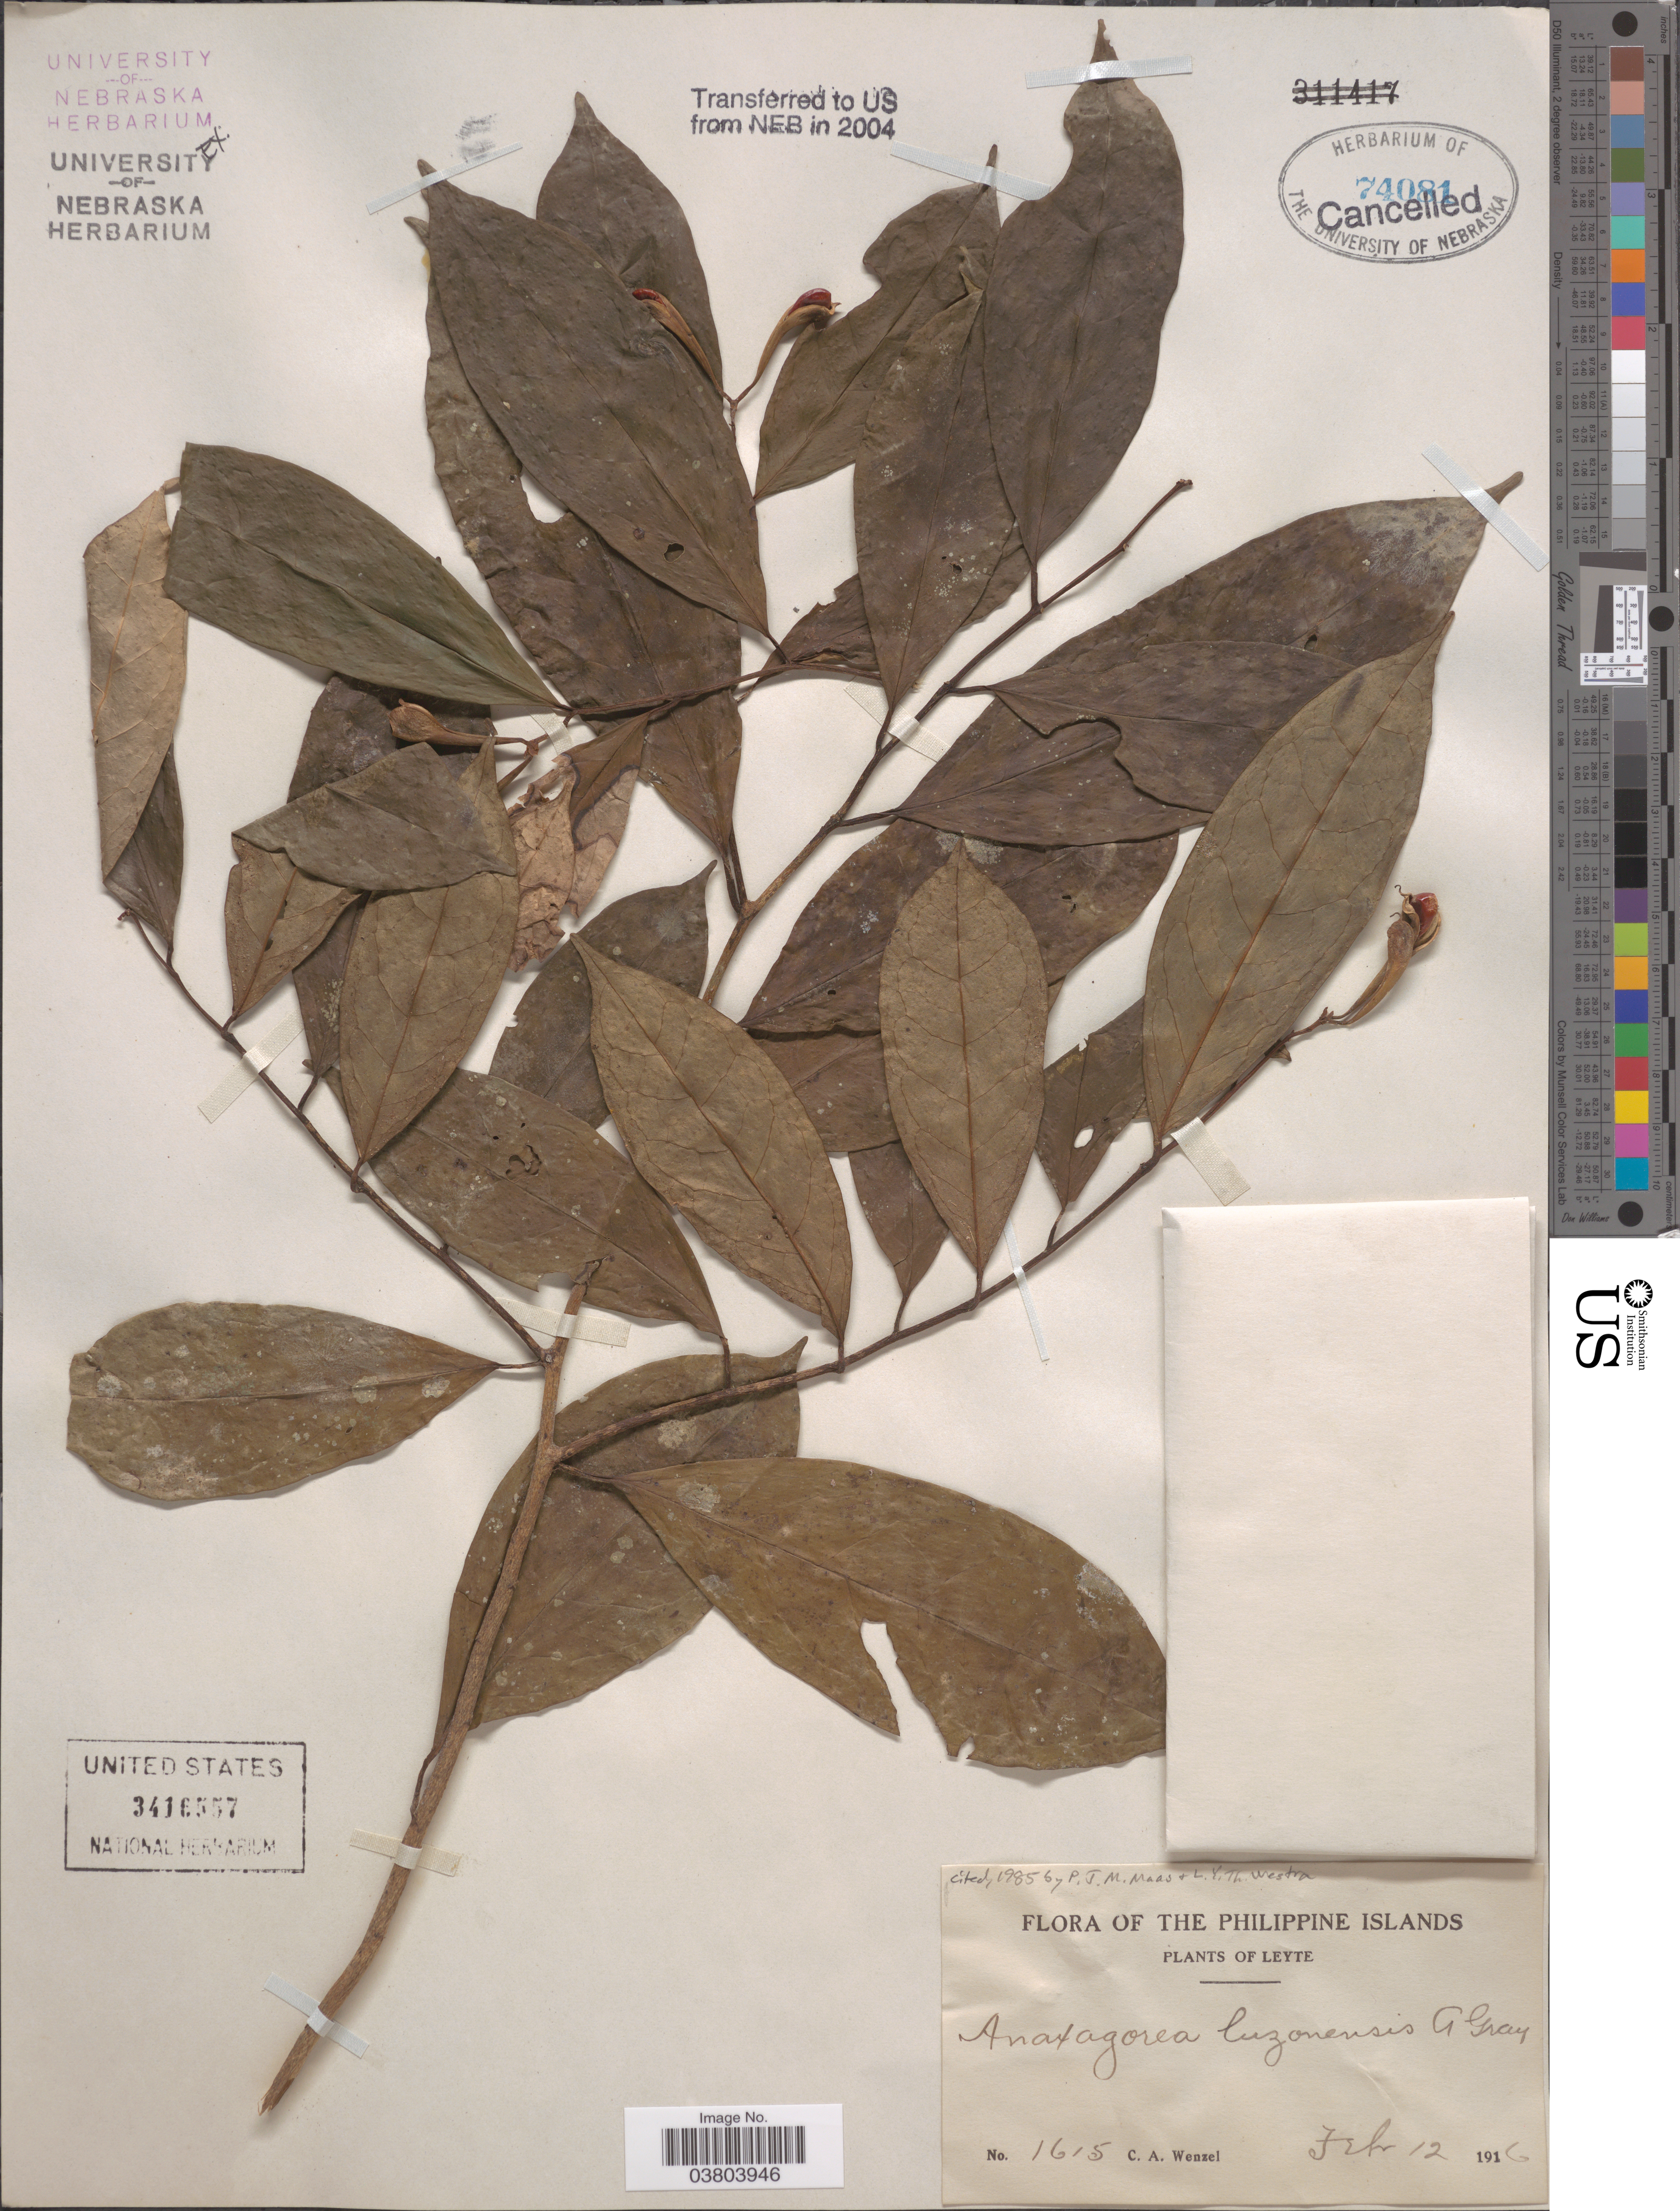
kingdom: Plantae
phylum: Tracheophyta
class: Magnoliopsida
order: Magnoliales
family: Annonaceae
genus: Anaxagorea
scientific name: Anaxagorea luzonensis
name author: A. Gray in Wilkes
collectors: C. Wenzel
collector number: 1615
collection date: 1916-02-12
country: Philippines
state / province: Eastern Visayas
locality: Philippine Islands. Leyte.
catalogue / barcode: US 3416557